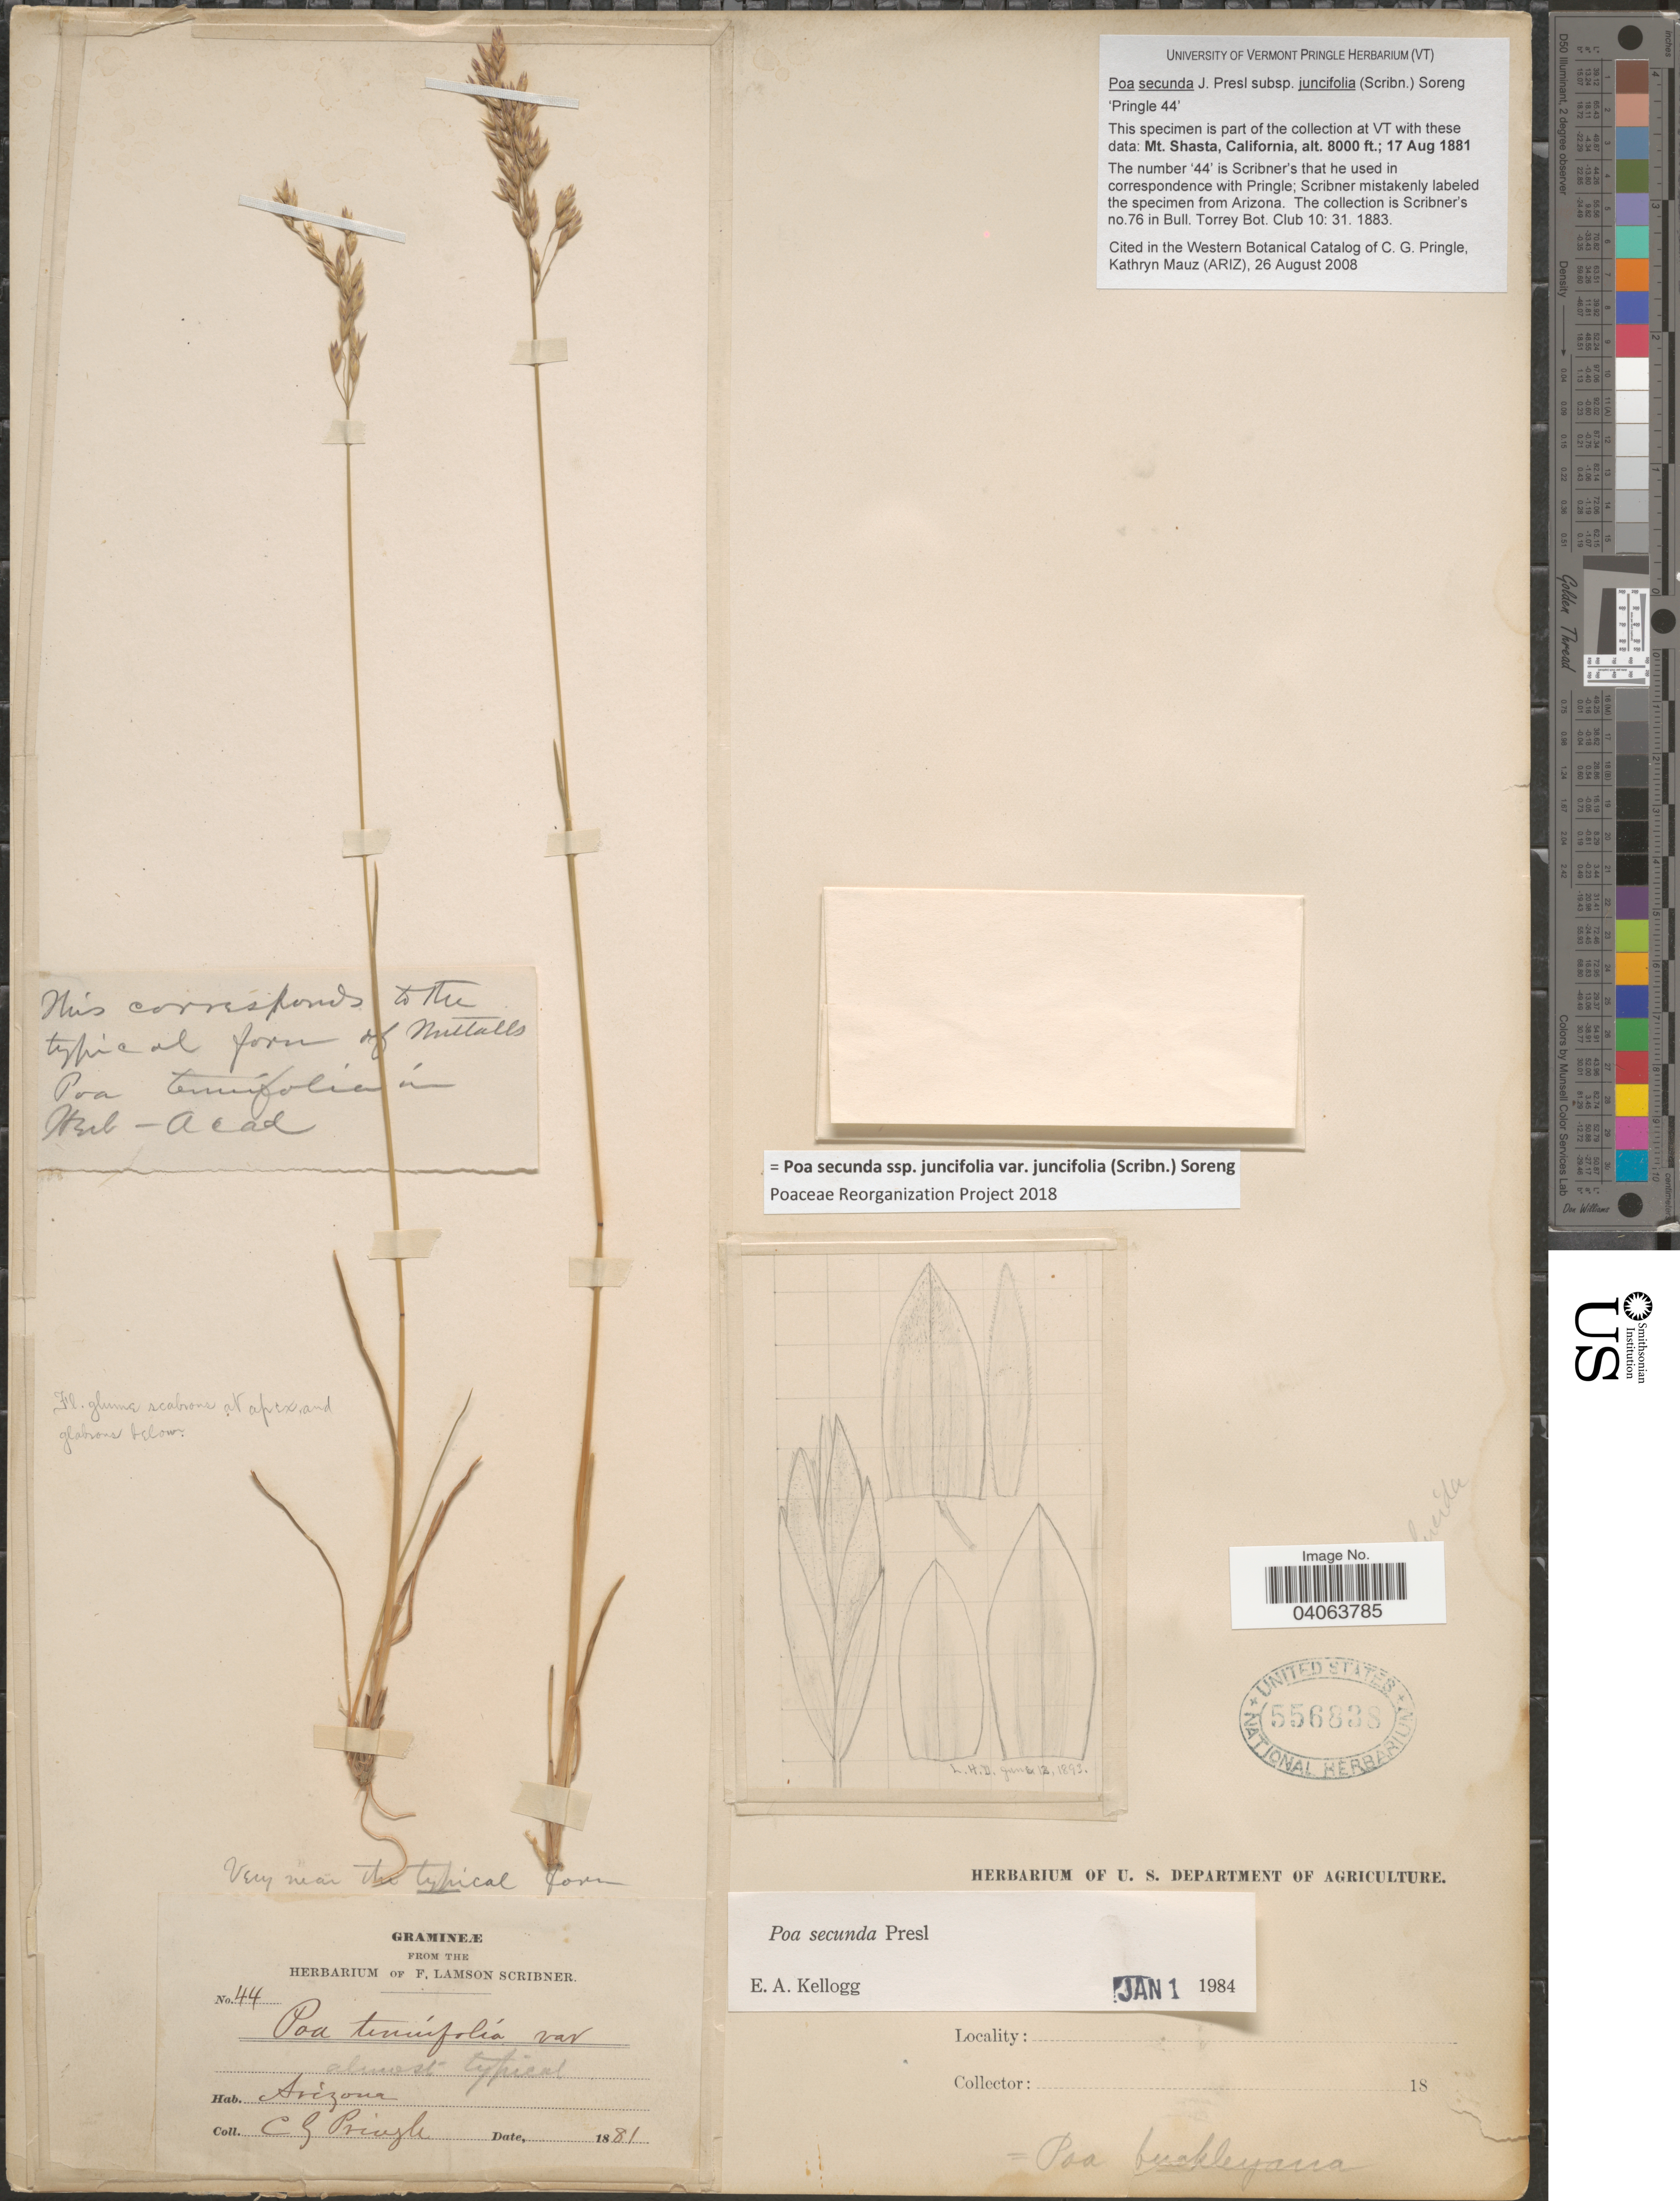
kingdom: Plantae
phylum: Tracheophyta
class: Liliopsida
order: Poales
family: Poaceae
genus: Poa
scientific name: Poa secunda subsp. juncifolia var. juncifolia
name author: (Scribn.) Soreng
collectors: C. G. Pringle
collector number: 44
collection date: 1881-08-17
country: United States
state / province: Arizona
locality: Mt. Shasta. [unsure placement]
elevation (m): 2438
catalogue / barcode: US 556838